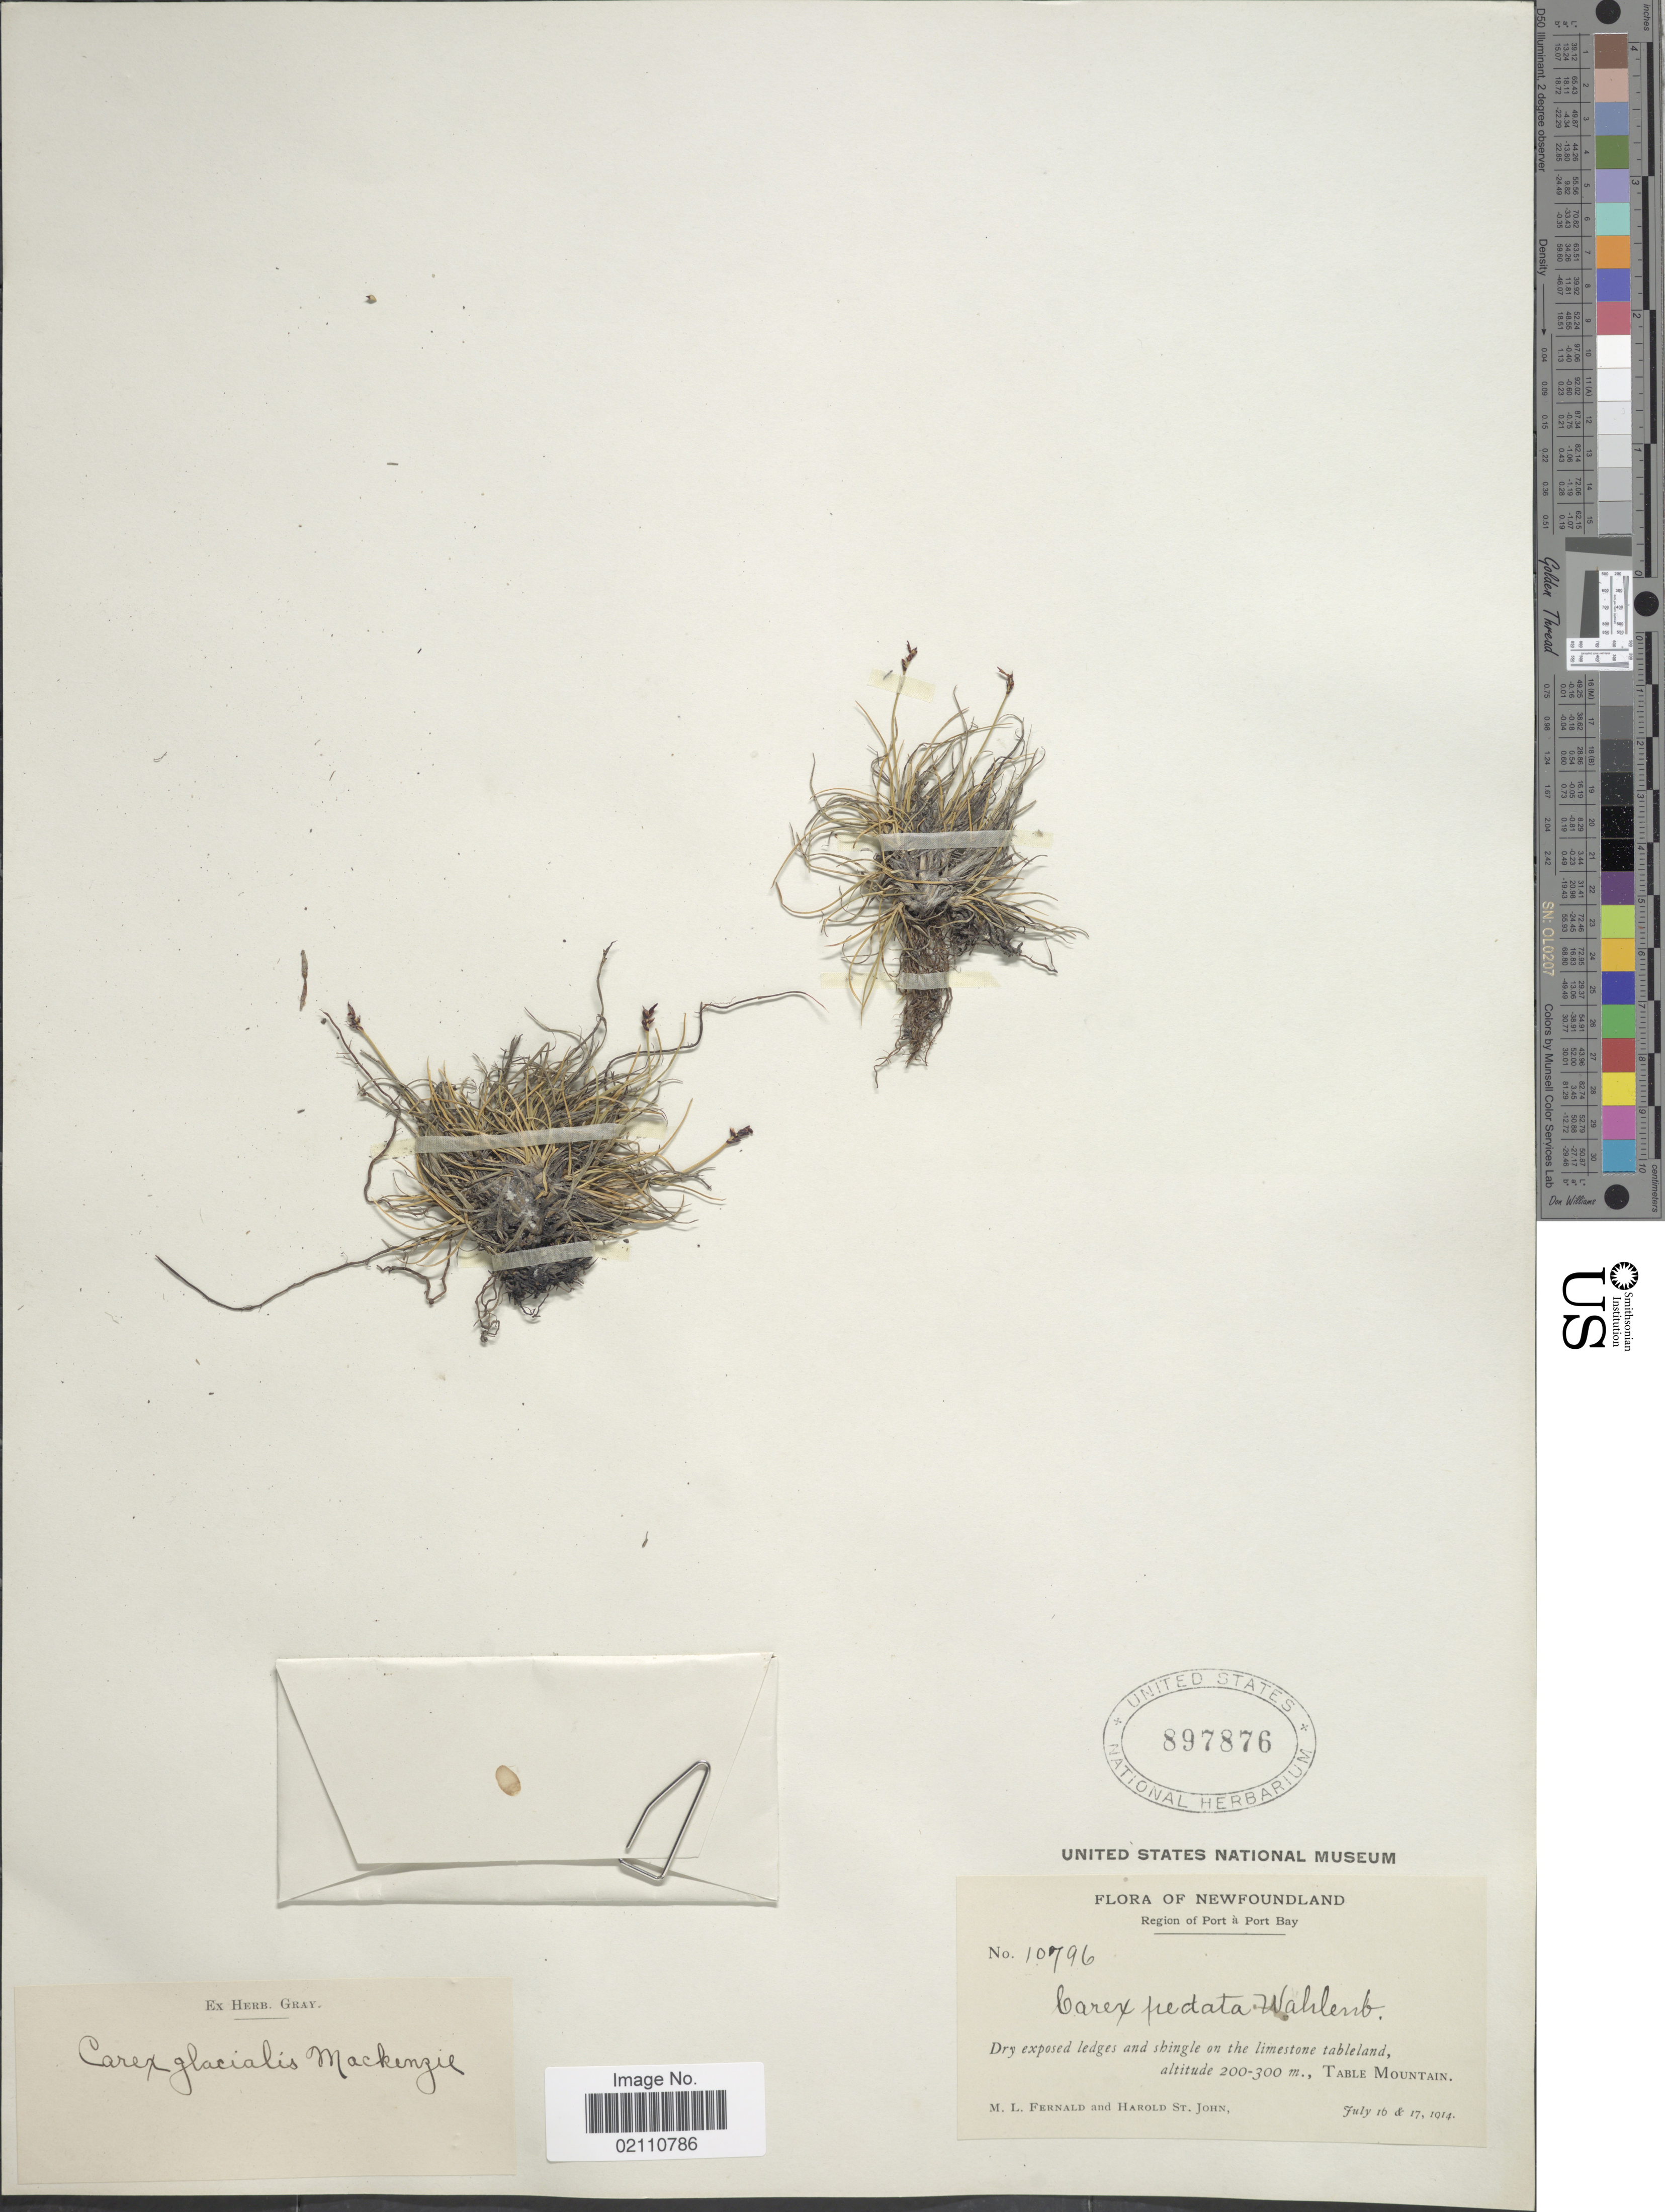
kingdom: Plantae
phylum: Tracheophyta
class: Liliopsida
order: Poales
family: Cyperaceae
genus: Carex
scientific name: Carex glacialis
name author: Mack.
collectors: M. L. Fernald & H. St. John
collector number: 10796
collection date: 1914-07-16/1914-07-17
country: Canada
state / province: Newfoundland and Labrador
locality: Region of Port a Port Bay, Table Mountain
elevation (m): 200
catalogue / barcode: US 897876